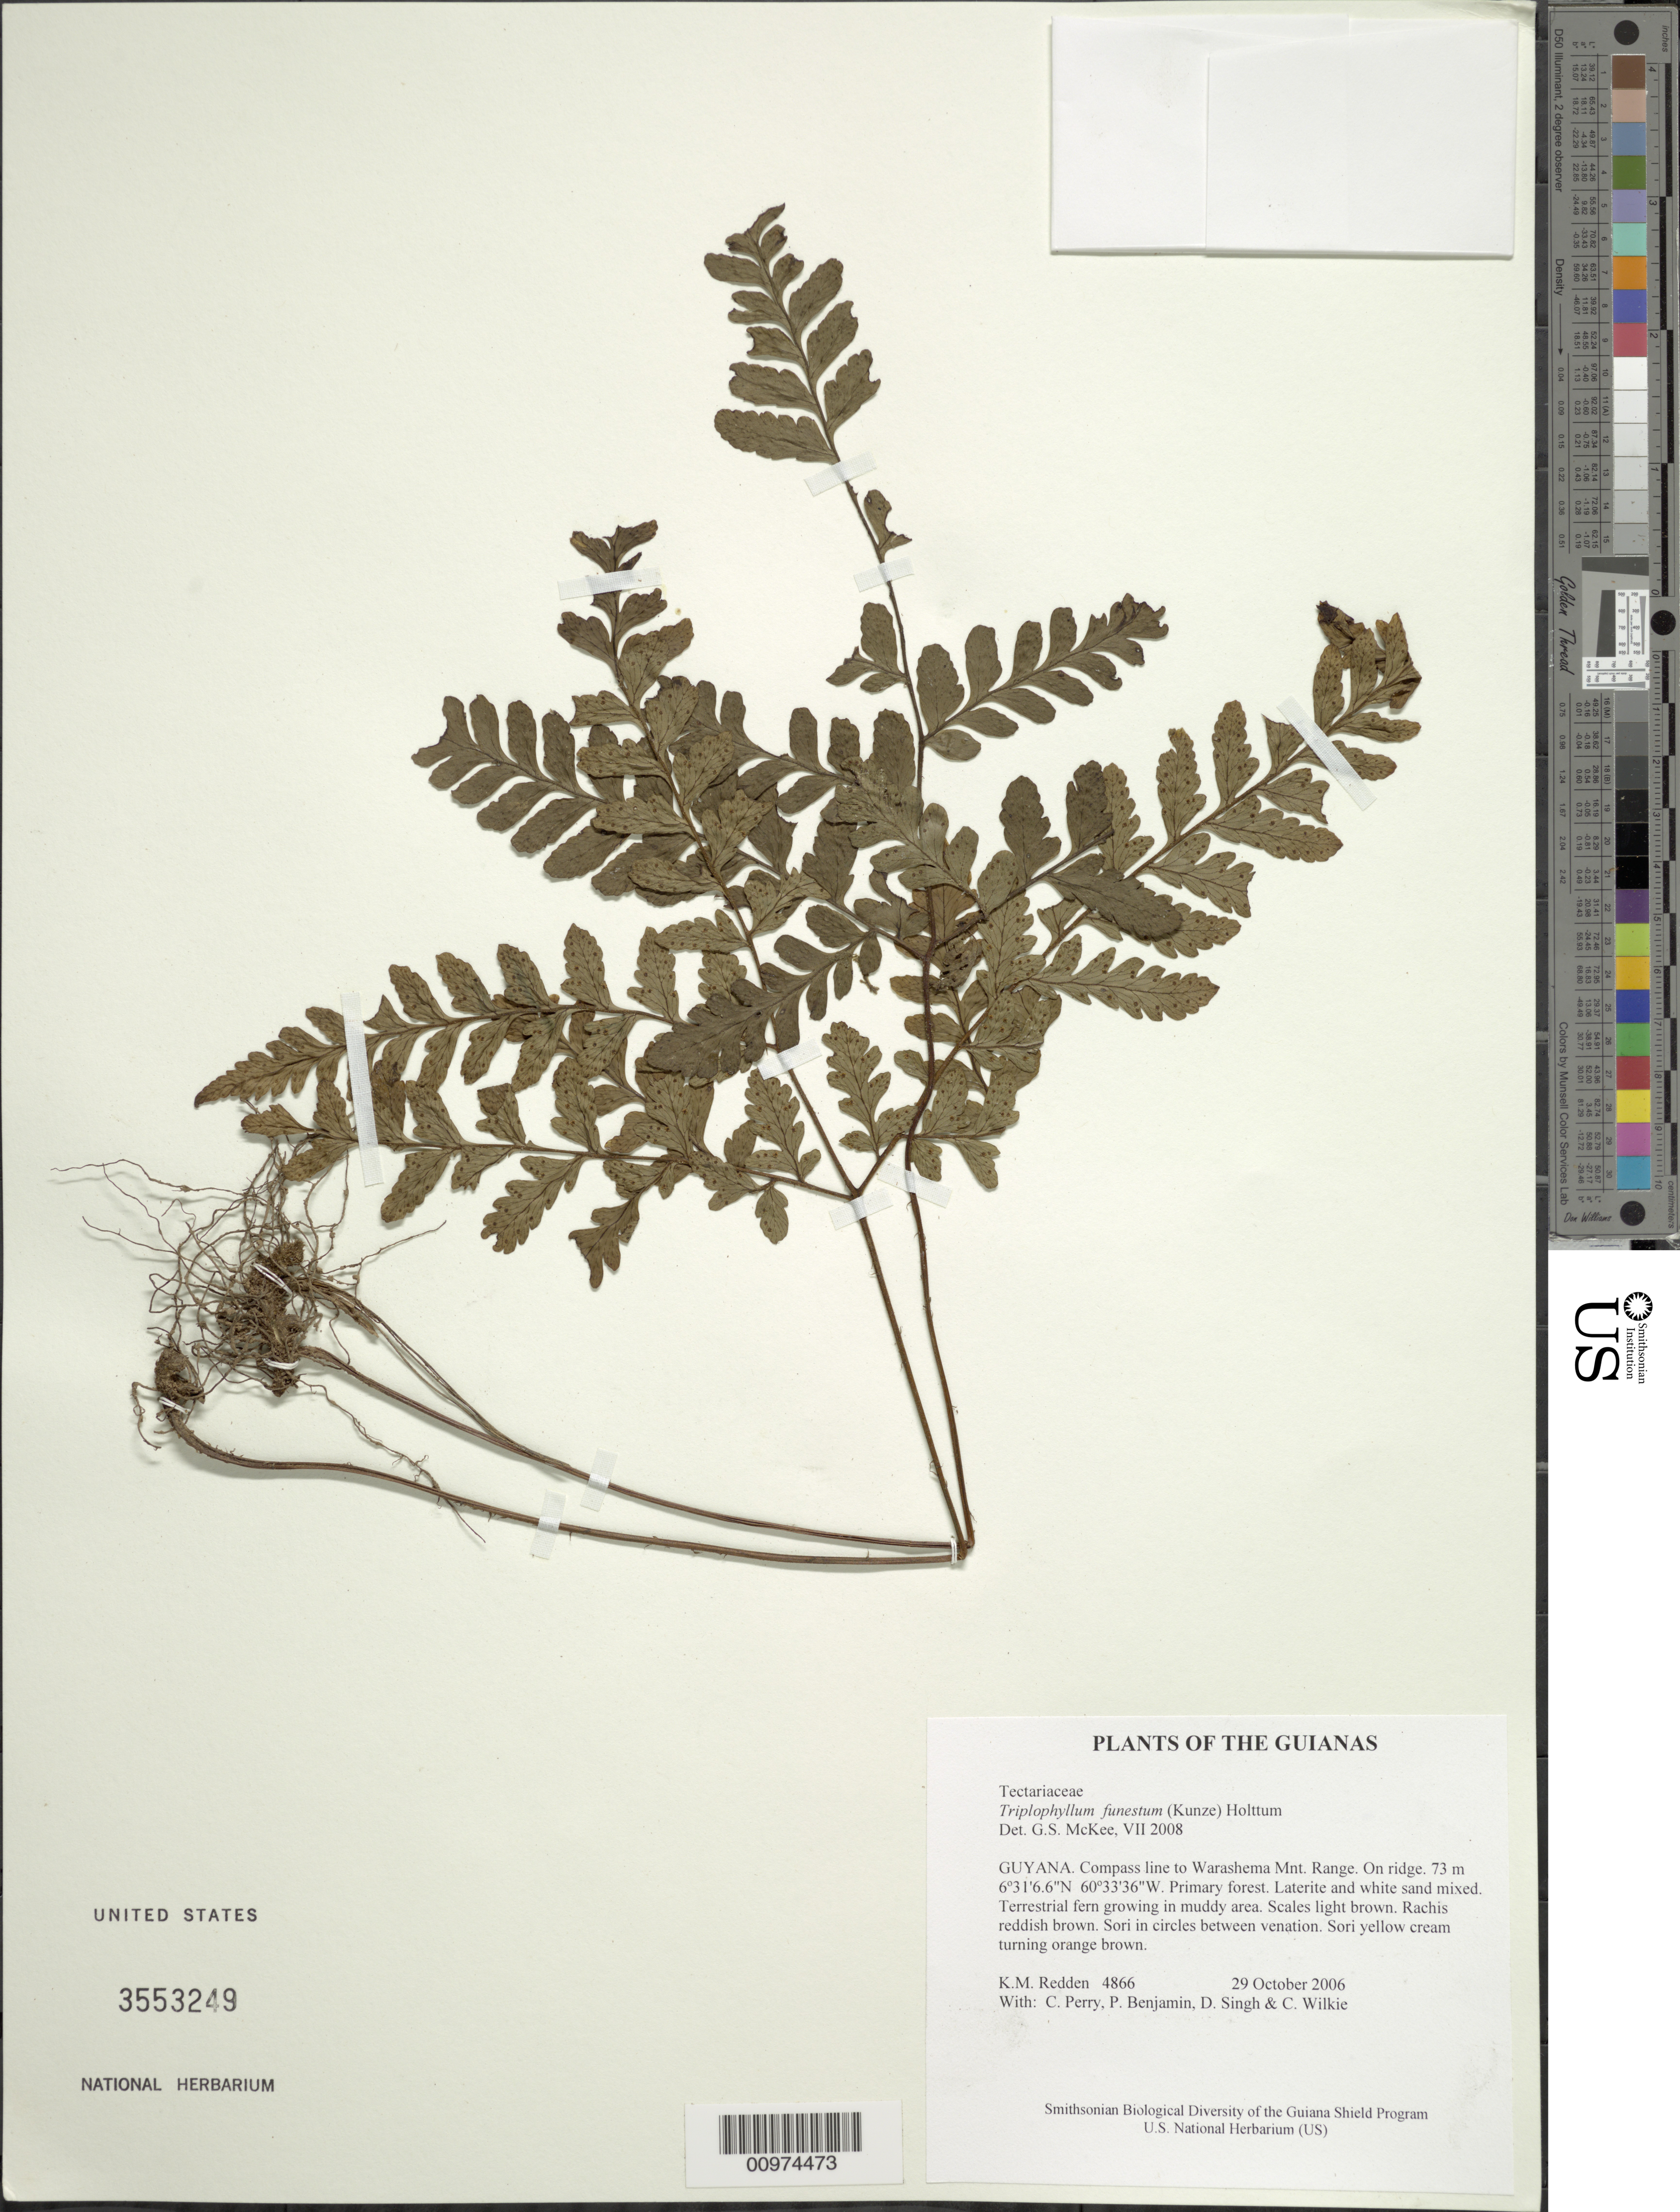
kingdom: Plantae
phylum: Tracheophyta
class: Polypodiopsida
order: Polypodiales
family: Tectariaceae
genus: Triplophyllum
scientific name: Triplophyllum funestum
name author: (Kunze) Holttum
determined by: McKee, G. S., (US), NMNH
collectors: K. M. Redden, C. Perry, P. Benjamin, D. Singh & C. Wilkie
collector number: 4866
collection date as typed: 29 October 2006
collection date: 2006-10-29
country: Guyana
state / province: Cuyuni-Mazaruni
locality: Compass line to Warashema Mnt. Range. On ridge.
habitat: Primary forest. Laterite and white sand mixed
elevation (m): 73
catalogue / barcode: US 3553249